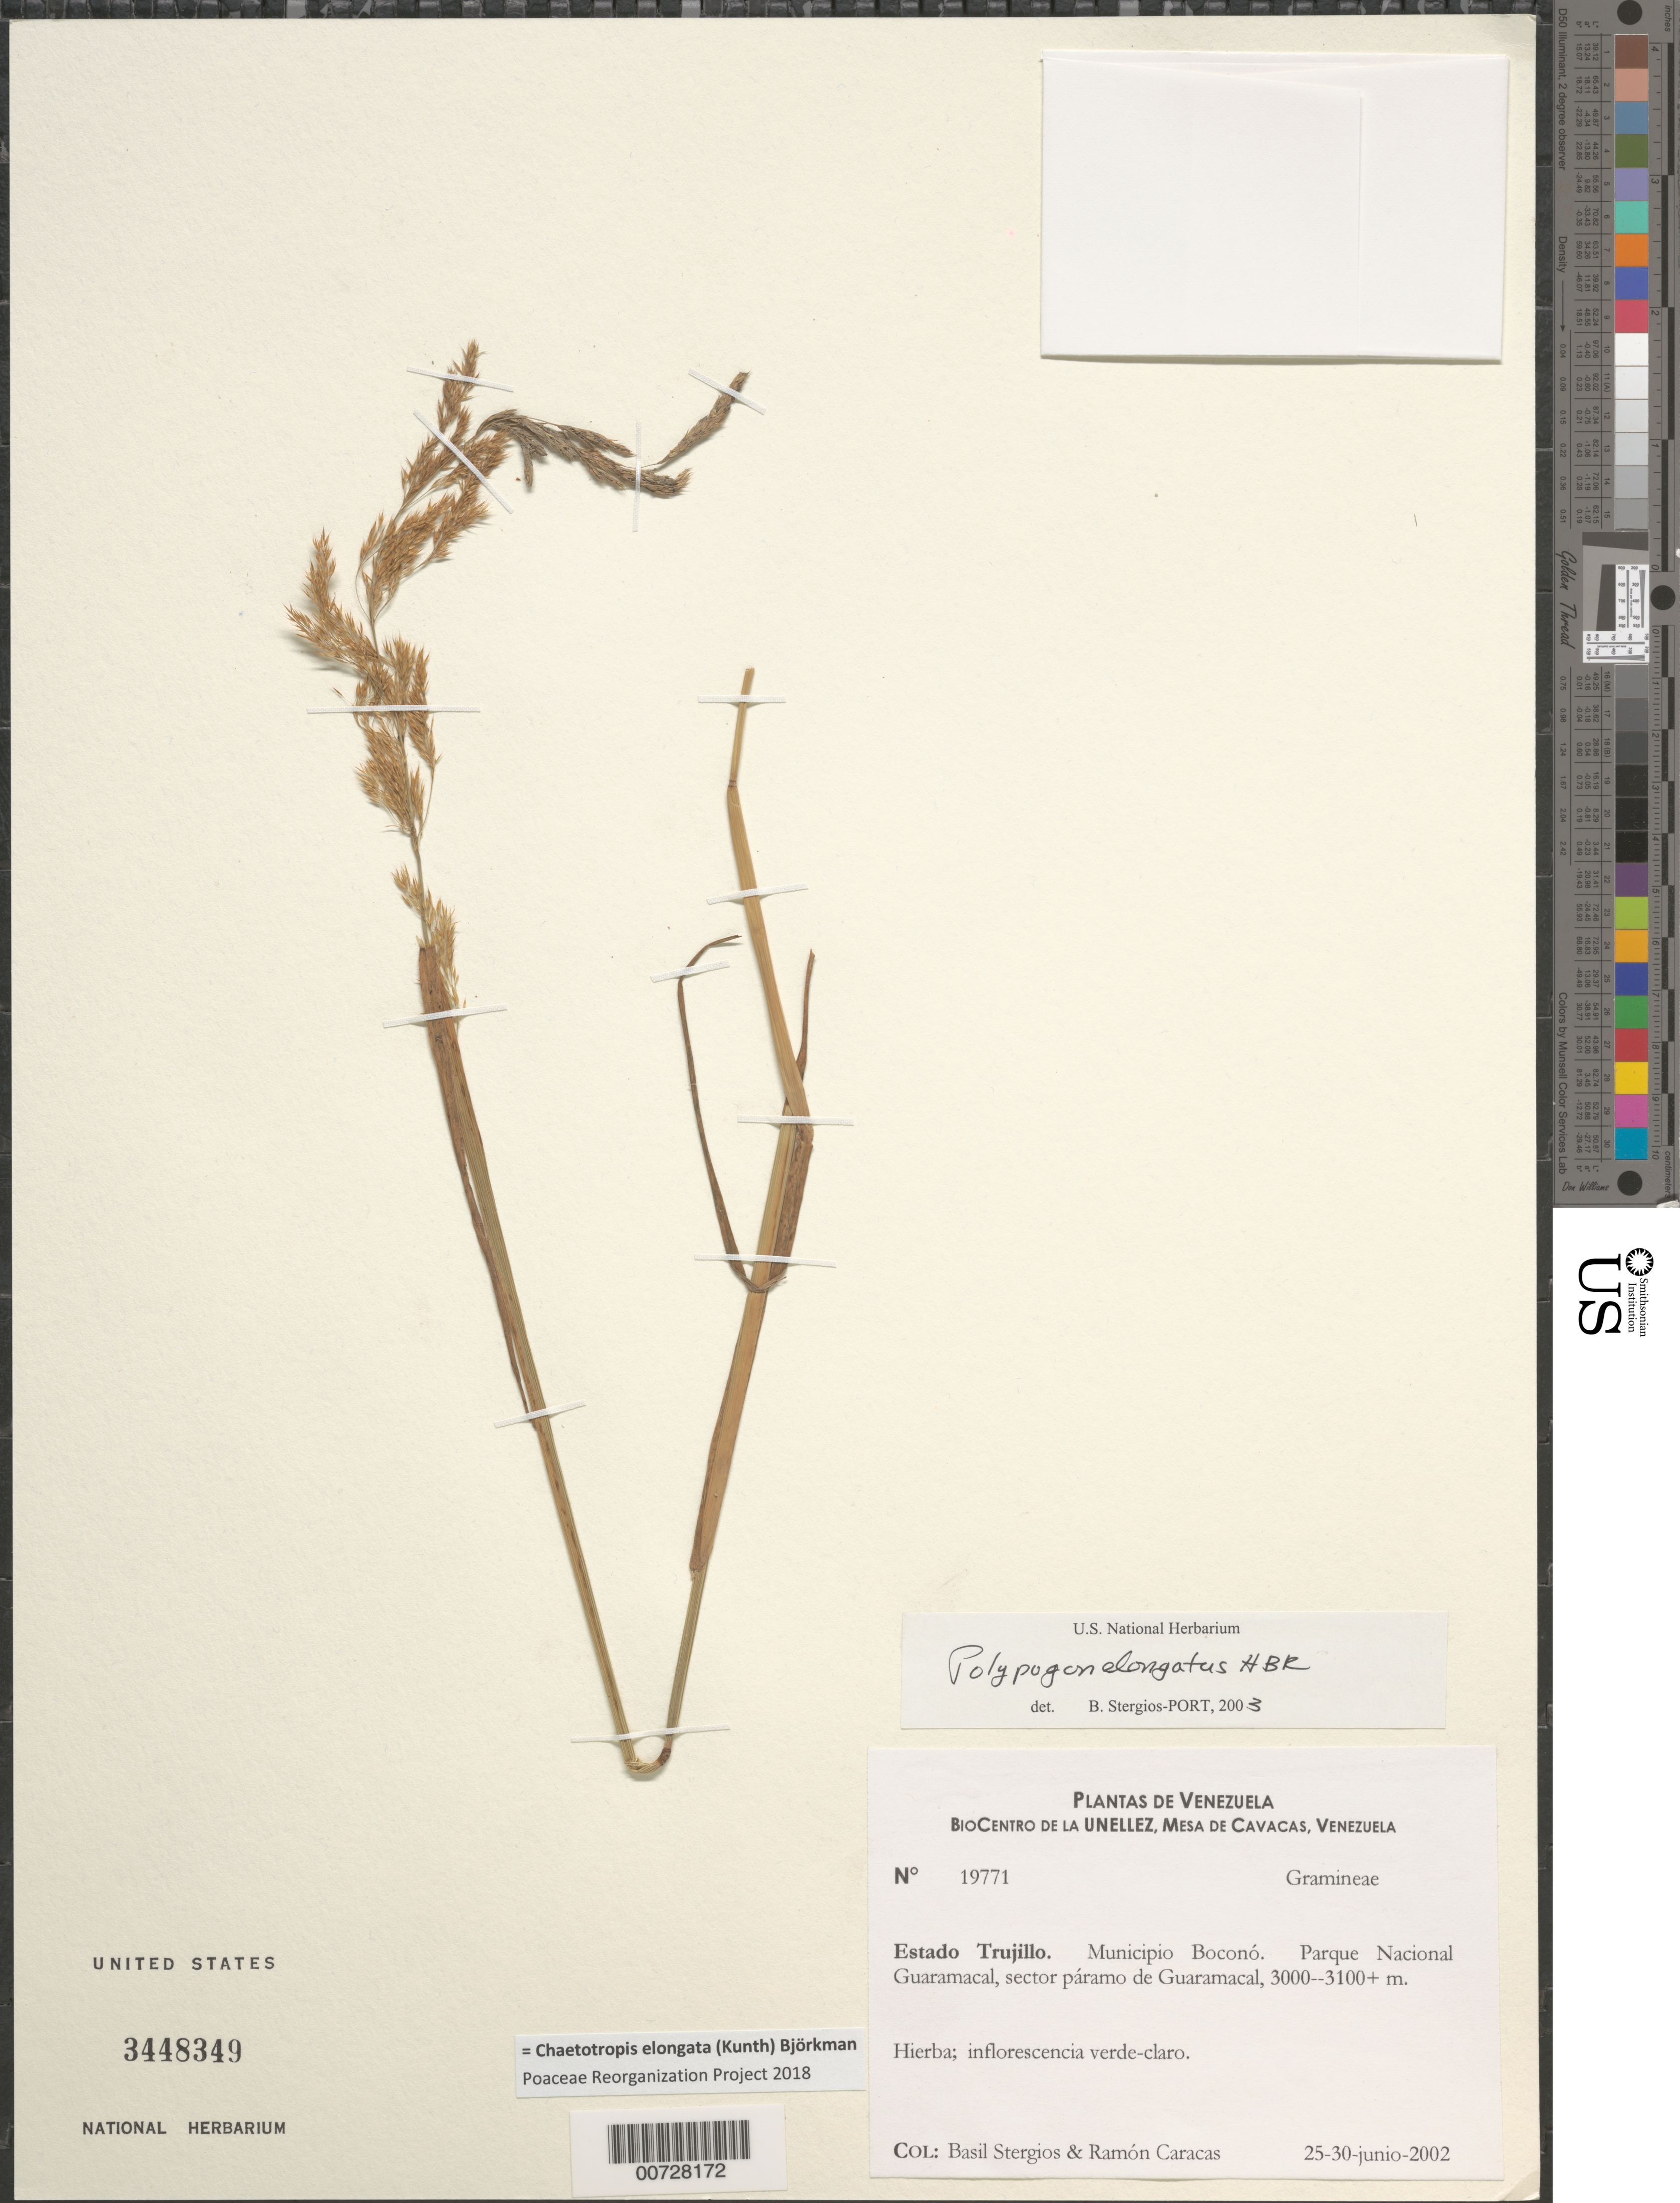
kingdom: Plantae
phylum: Tracheophyta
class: Liliopsida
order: Poales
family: Poaceae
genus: Chaetotropis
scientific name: Chaetotropis elongata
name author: (Kunth) Björkman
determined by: Poaceae Reorganization Project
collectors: B. G. Stergios & R. Caracas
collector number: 19771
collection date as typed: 25 Jun 2002 to 30 Jun 2002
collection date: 2002-06-25/2002-06-30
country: Venezuela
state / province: Trujillo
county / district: Boconó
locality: Parque Nacional Guaramacal, páramo de Guaramacal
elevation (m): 3000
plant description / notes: PORT, US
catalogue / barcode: US 3448349